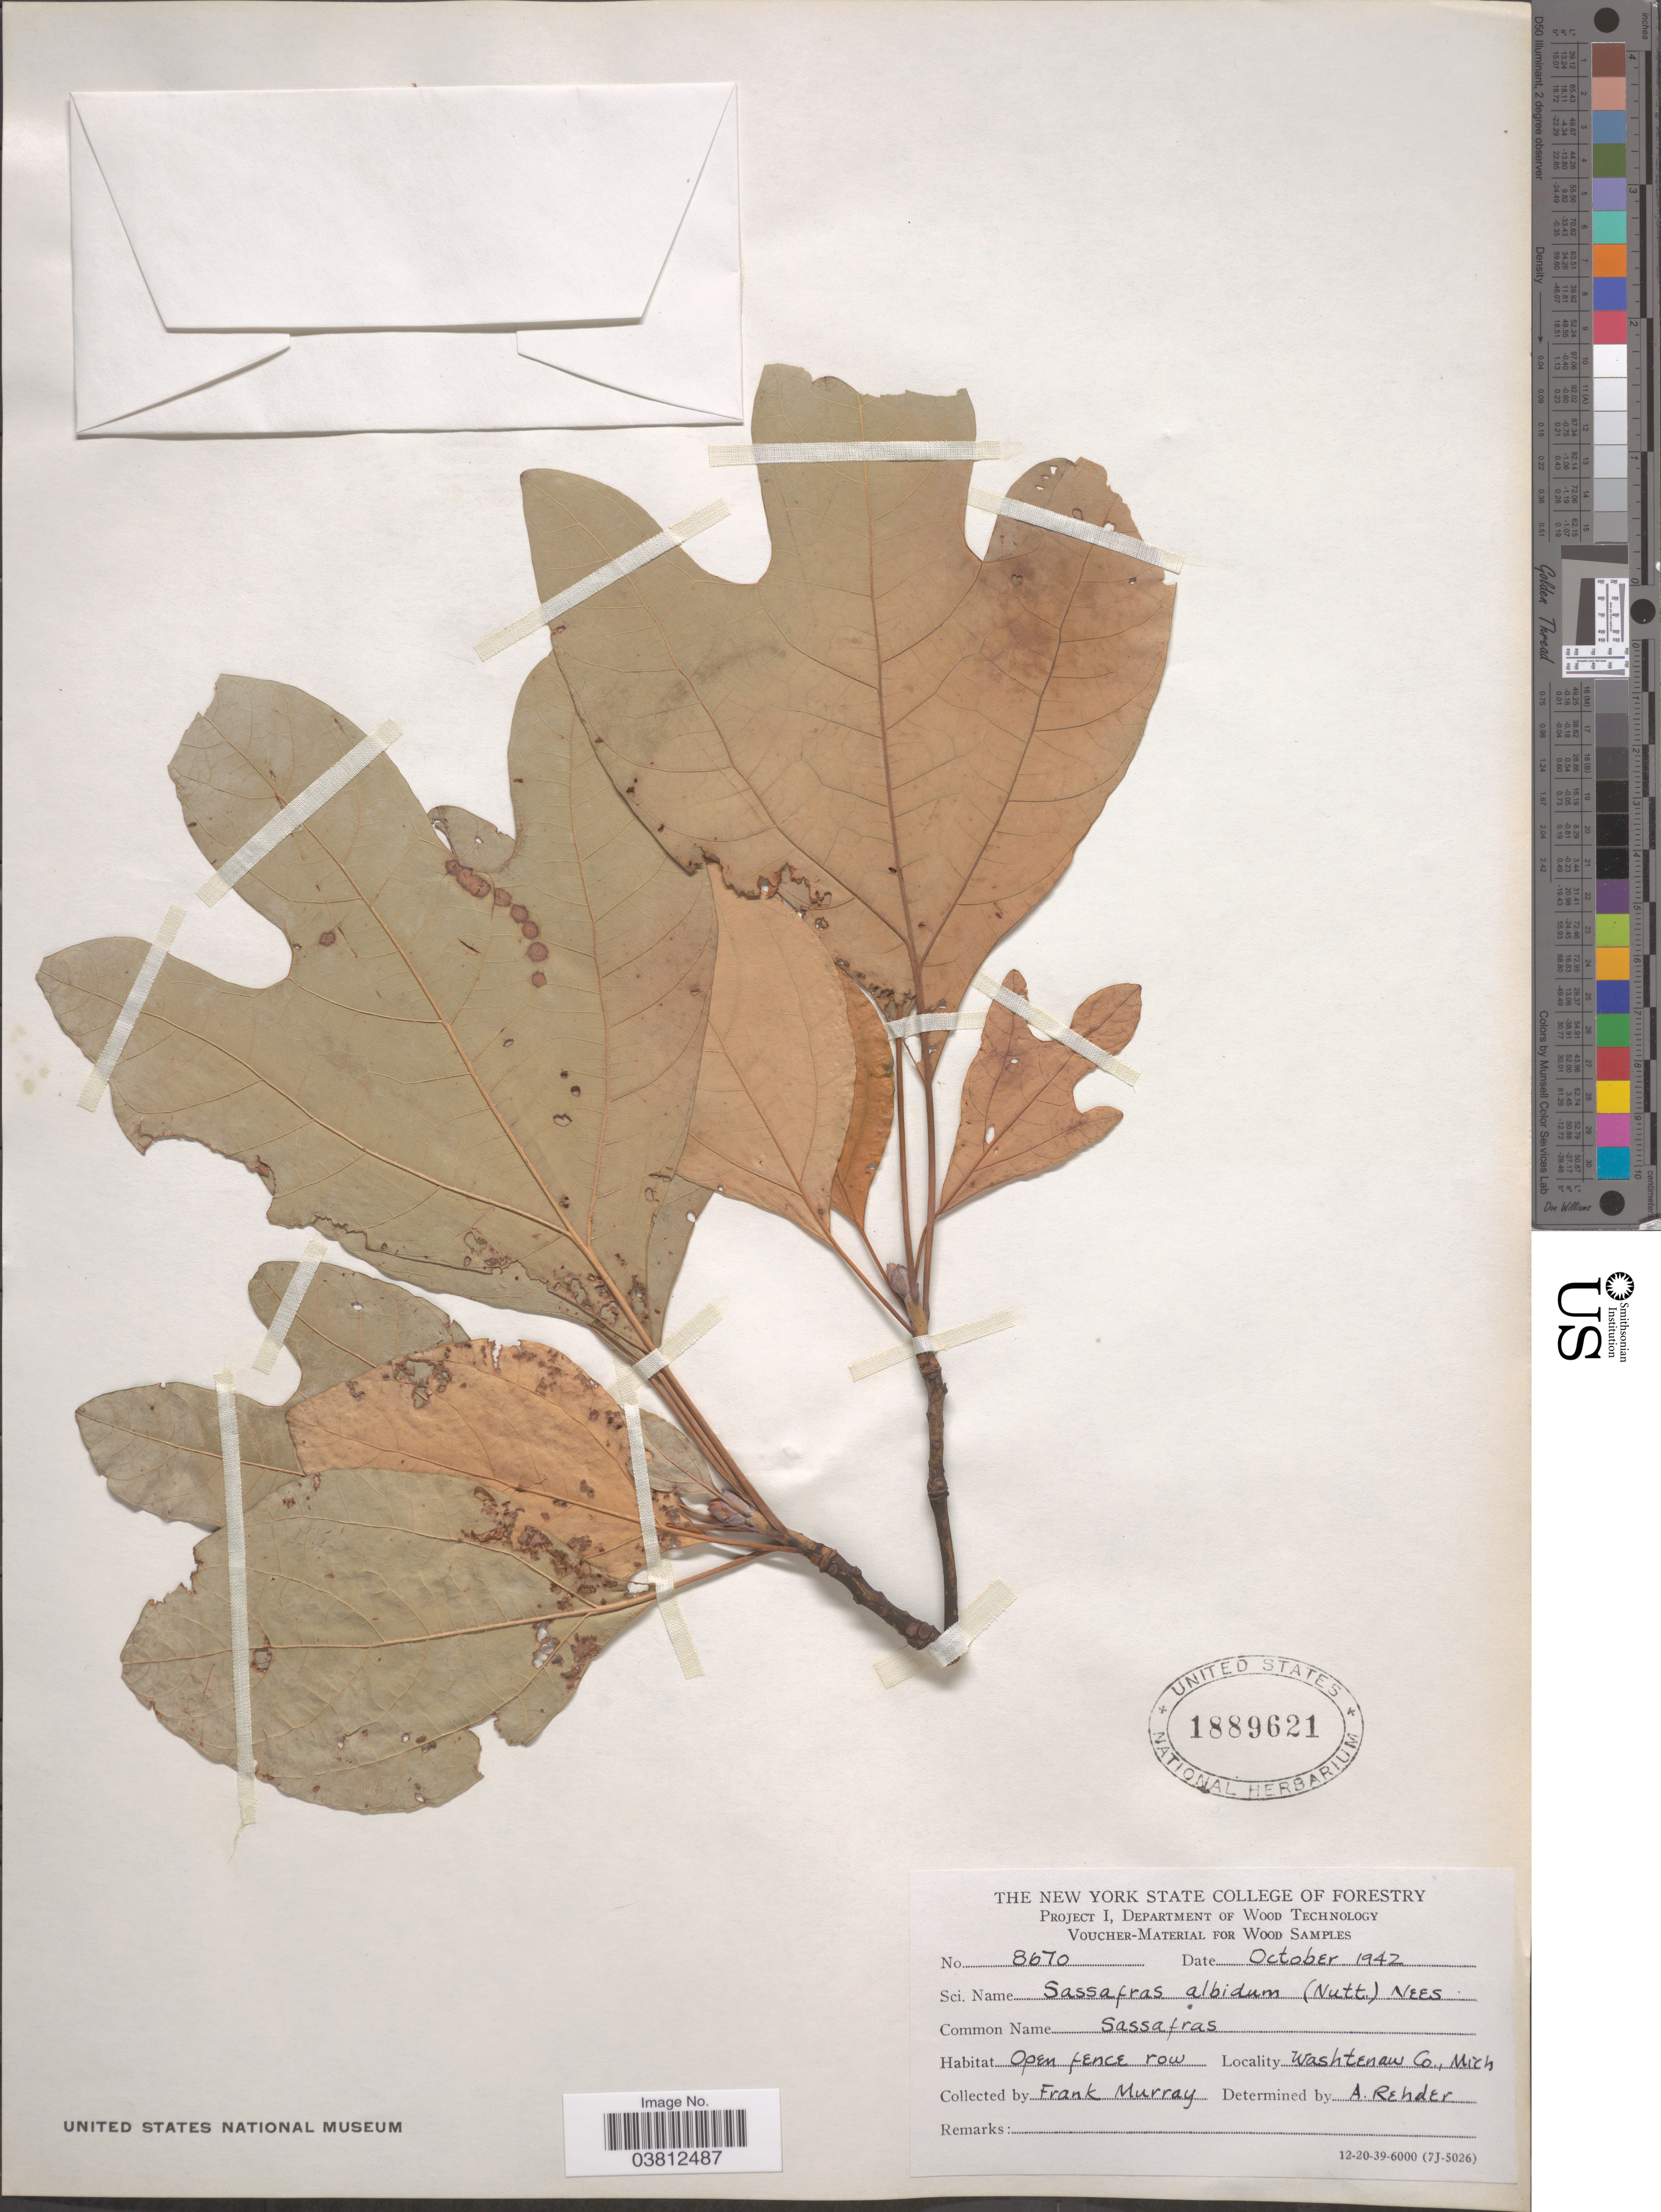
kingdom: Plantae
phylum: Tracheophyta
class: Magnoliopsida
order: Laurales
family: Lauraceae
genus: Sassafras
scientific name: Sassafras albidum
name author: (Nutt.) Nees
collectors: F. Murray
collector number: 8670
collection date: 1942-10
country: United States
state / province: Michigan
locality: Open fence row. Washtenaw Co.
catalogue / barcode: US 1889621